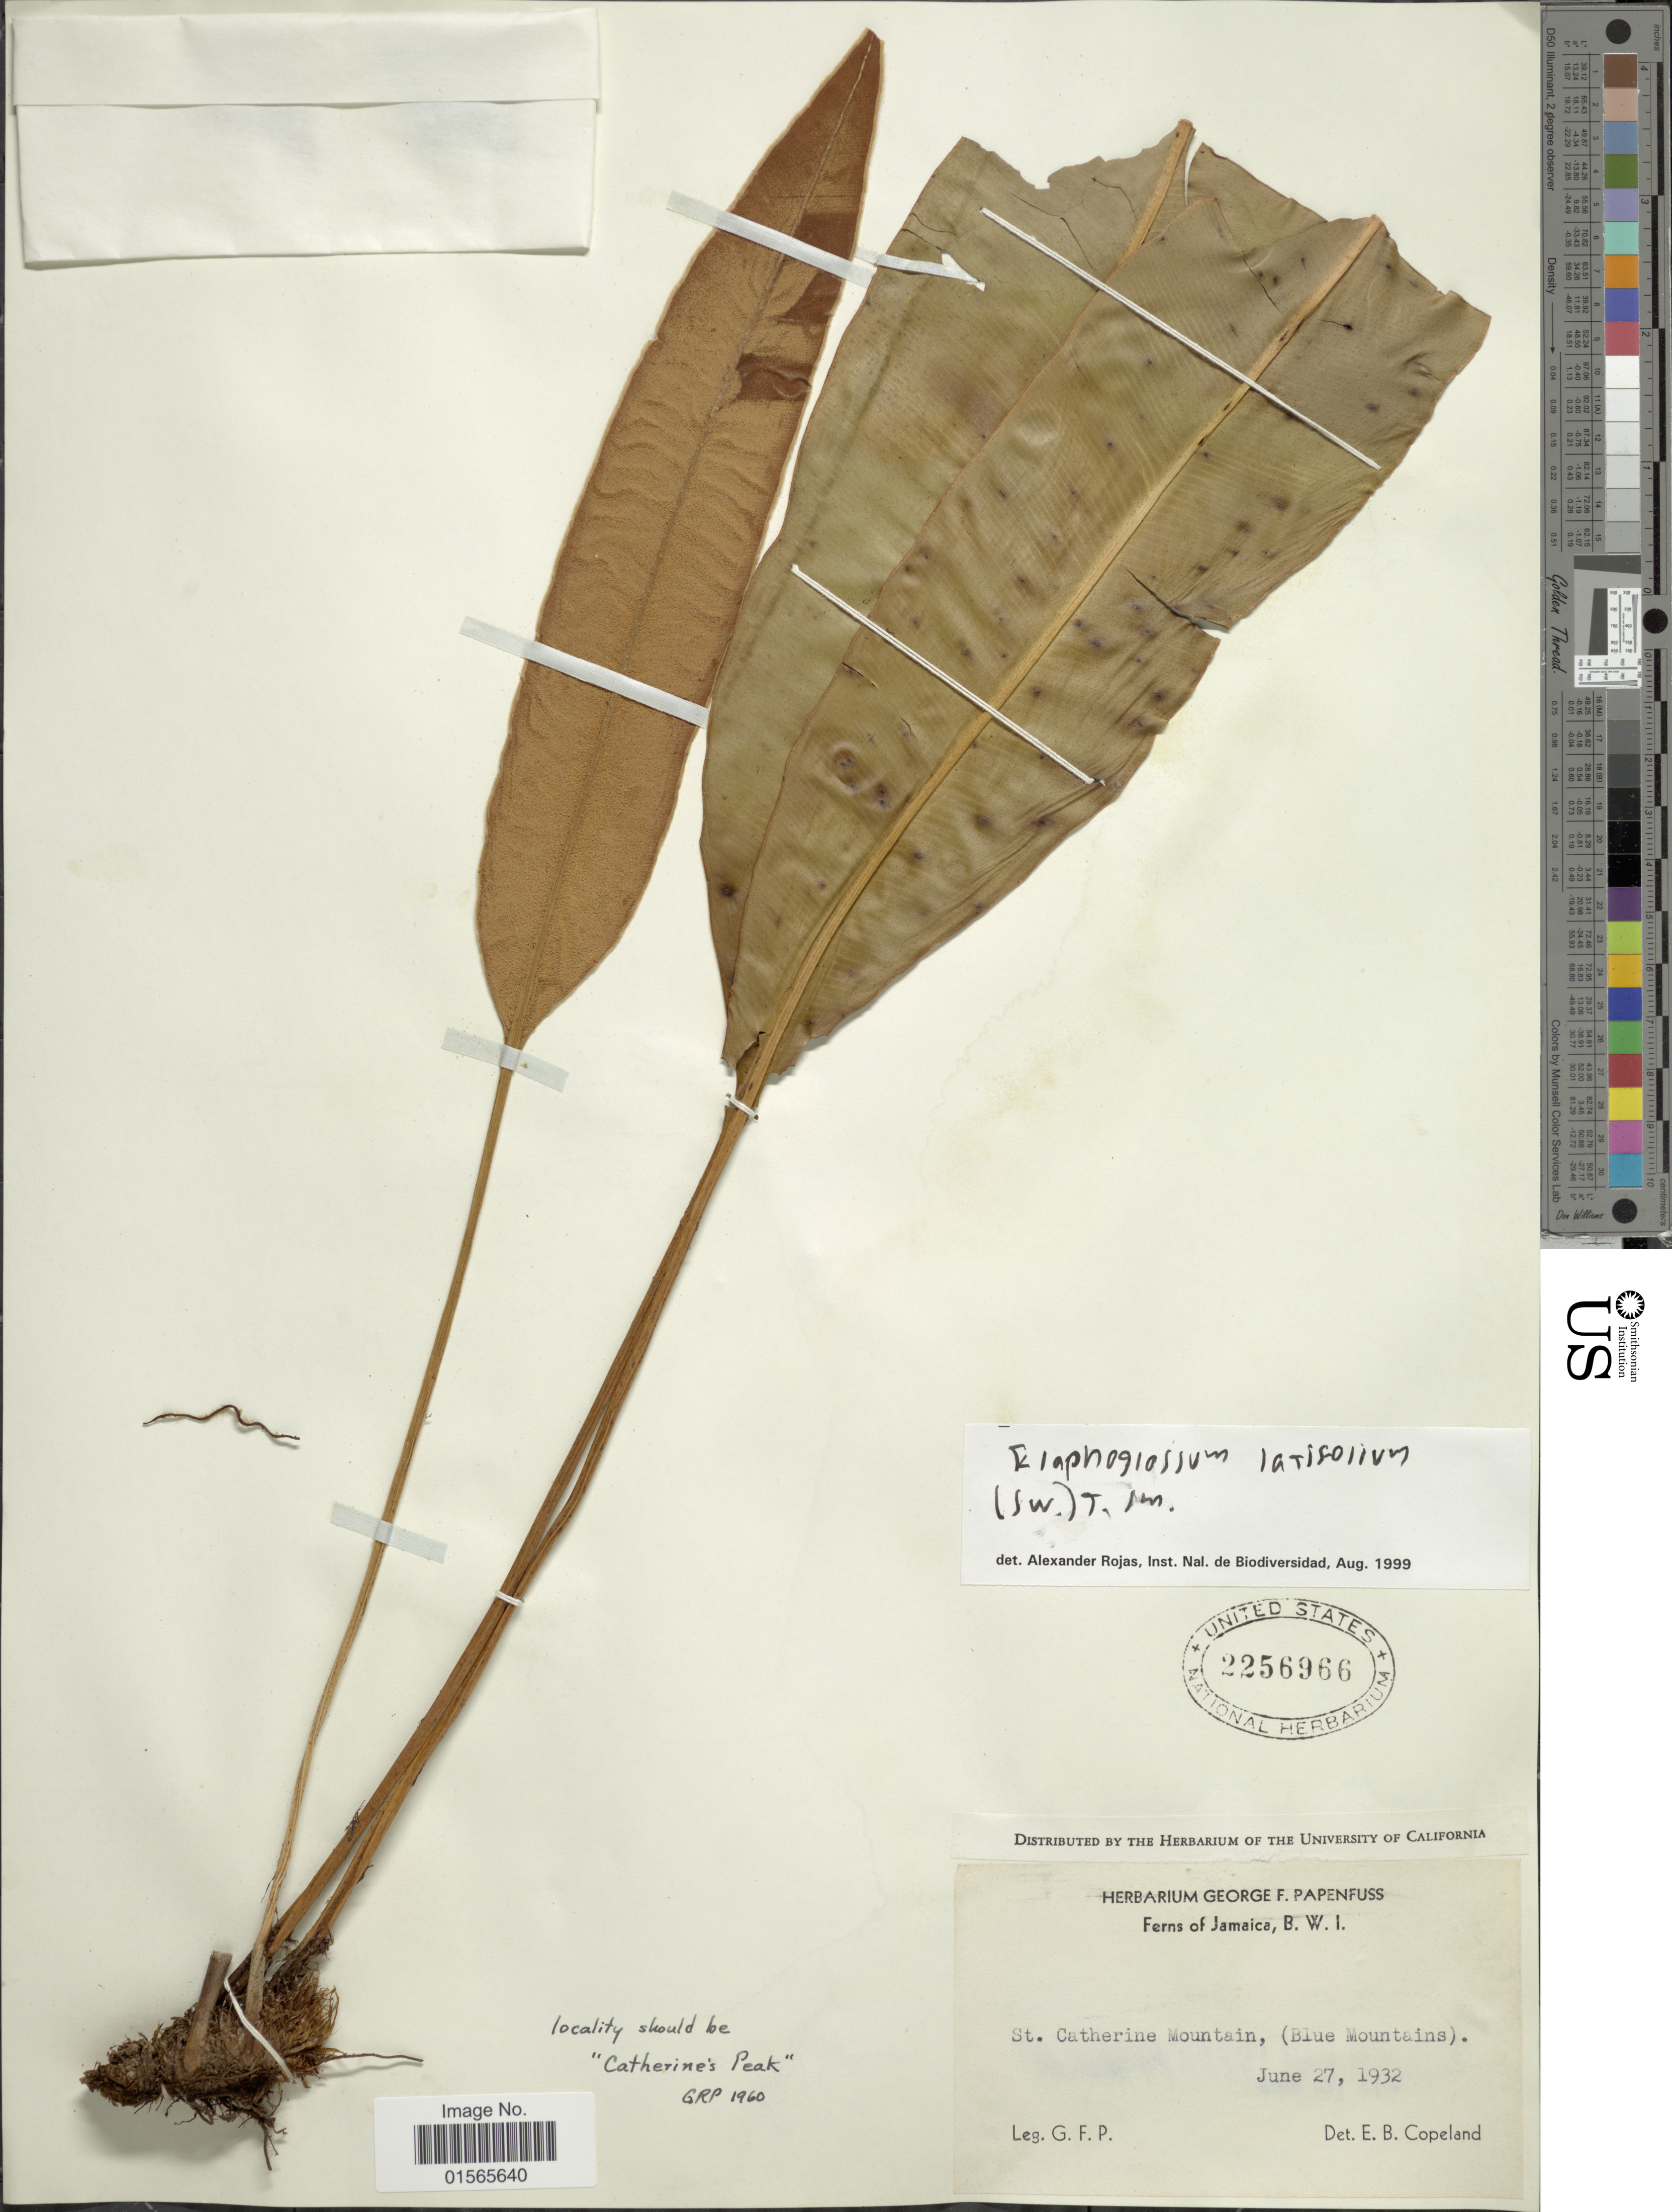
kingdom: Plantae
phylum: Tracheophyta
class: Polypodiopsida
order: Polypodiales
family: Dryopteridaceae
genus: Elaphoglossum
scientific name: Elaphoglossum latifolium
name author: (Sw.) J. Sm.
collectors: G. Papenfuss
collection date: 1932-06-27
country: Jamaica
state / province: Saint Catherine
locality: St. Catherine Mountain, (Blue mountains)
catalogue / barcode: US 2256966